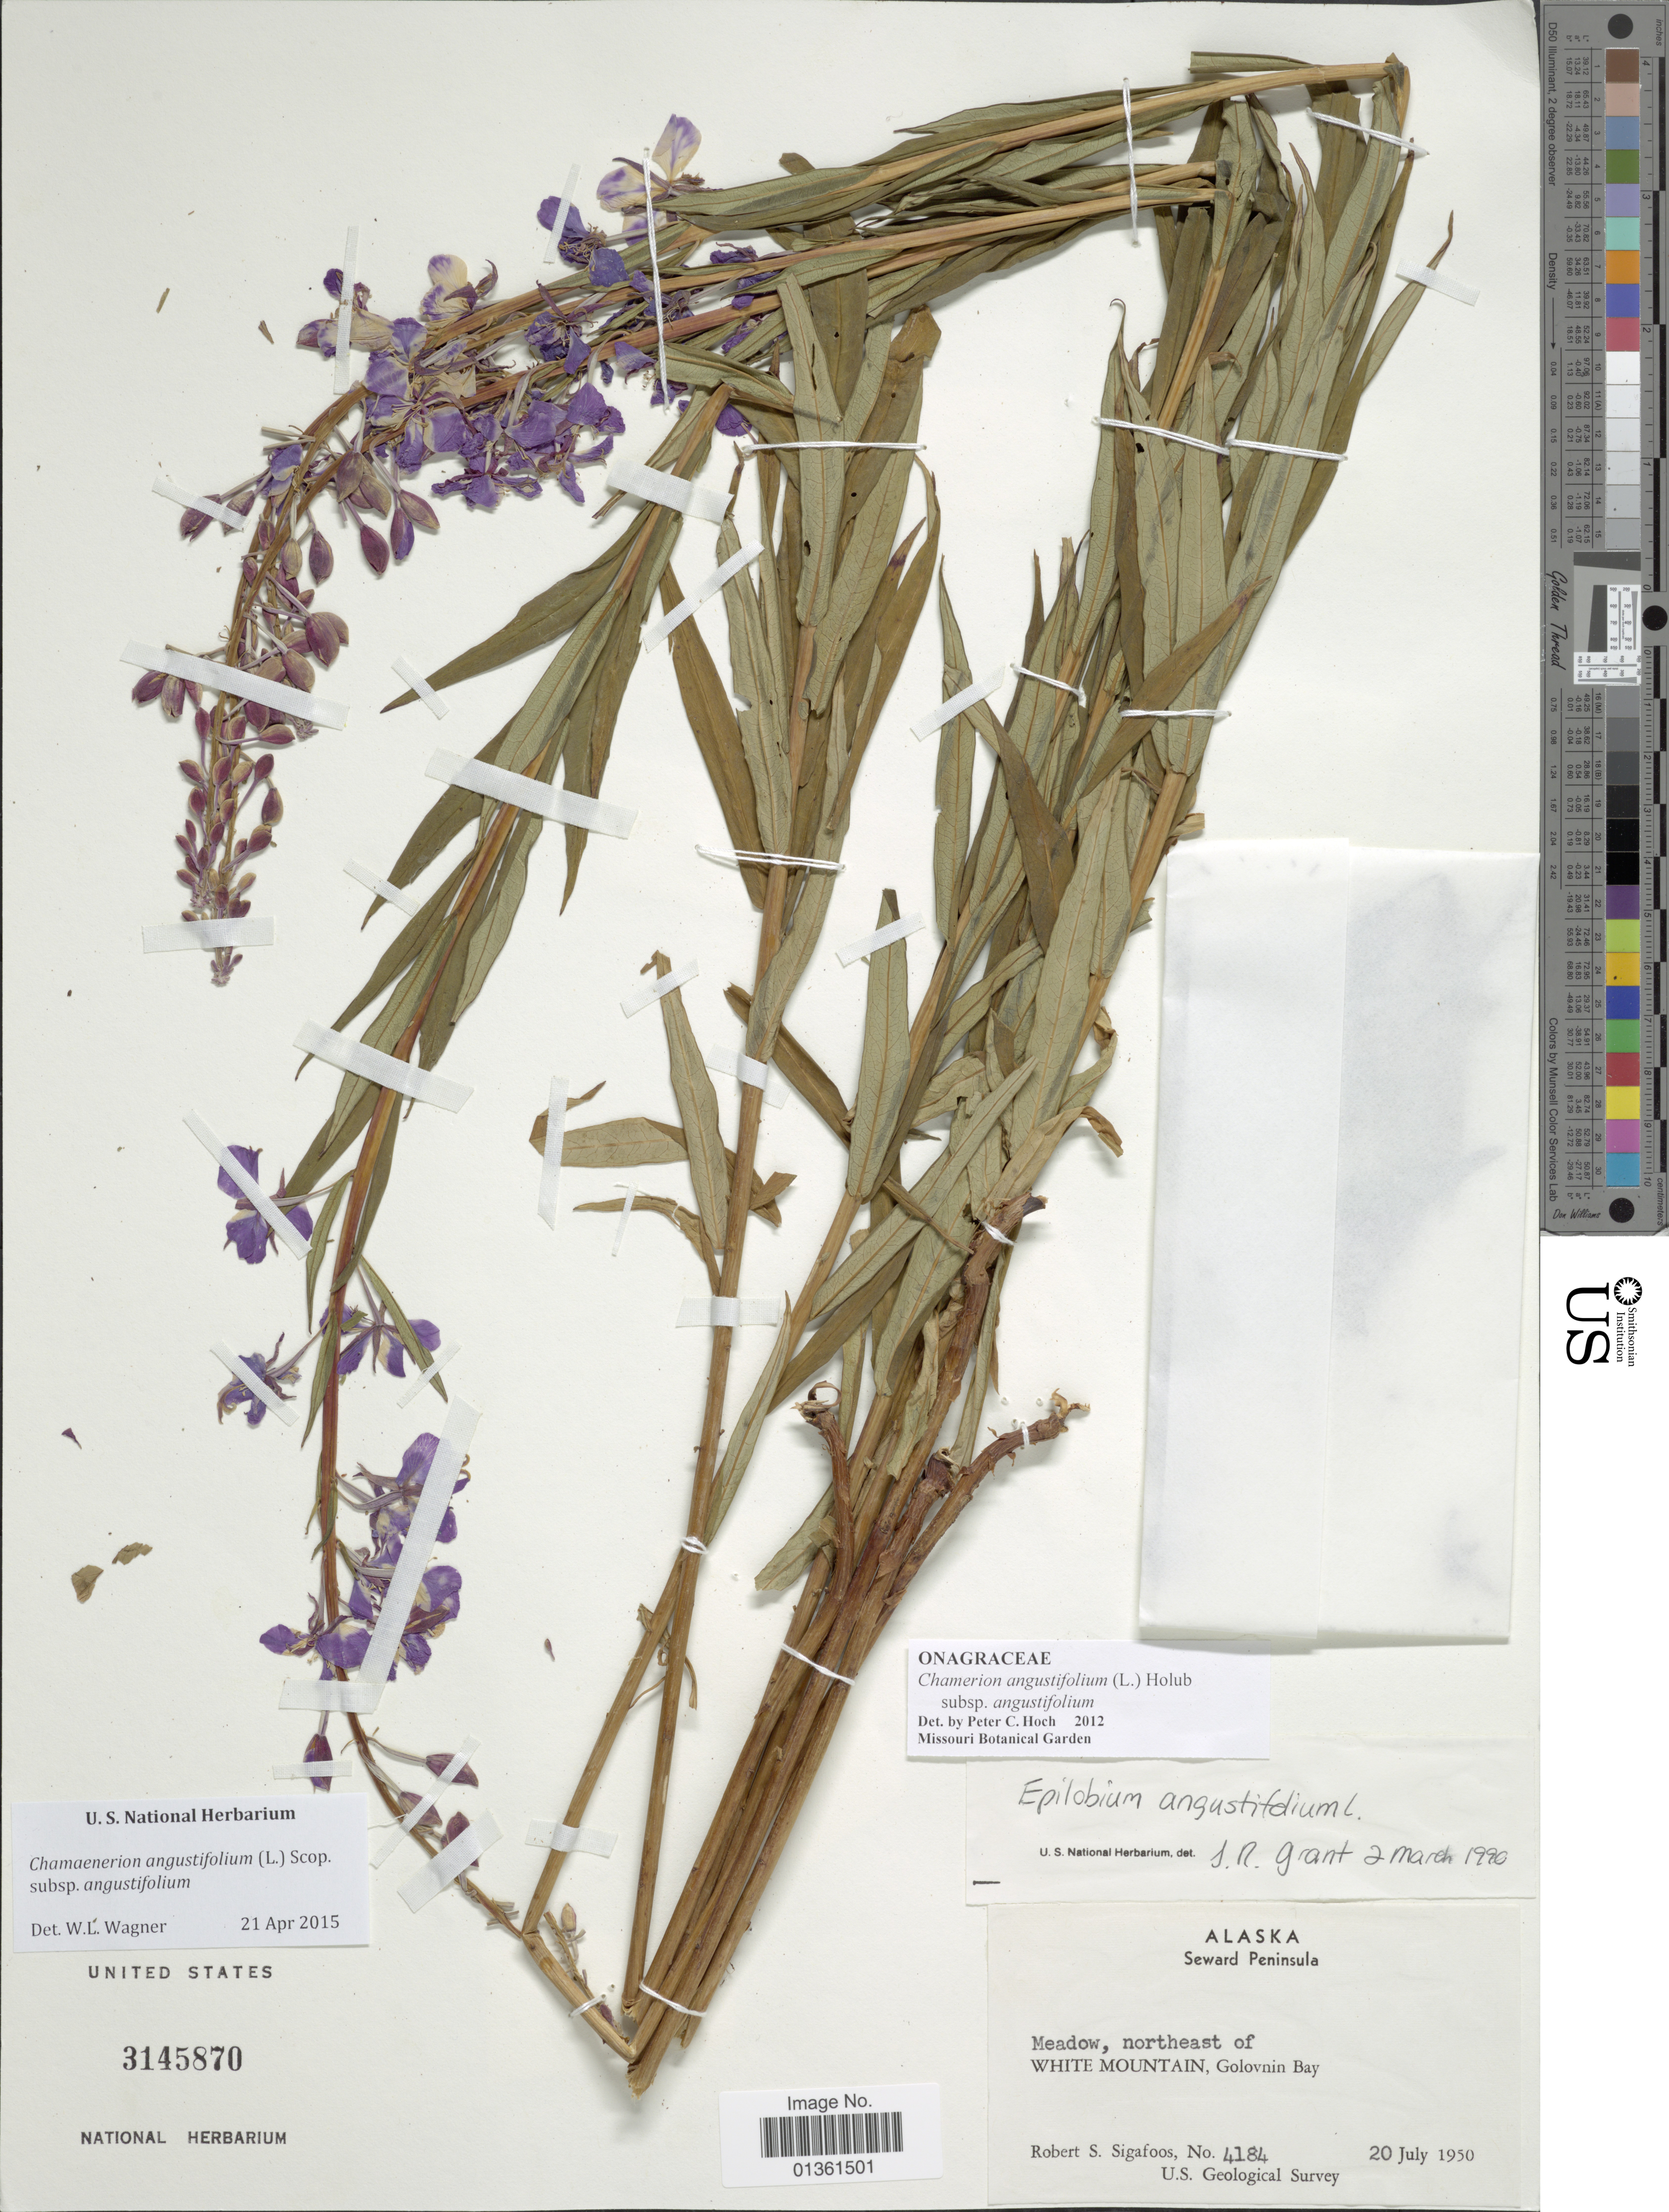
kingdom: Plantae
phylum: Tracheophyta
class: Magnoliopsida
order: Myrtales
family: Onagraceae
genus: Chamaenerion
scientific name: Chamaenerion angustifolium subsp. angustifolium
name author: (L.) Scop.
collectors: R. Sigafoos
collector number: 4184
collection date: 1950-07-20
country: United States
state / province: Alaska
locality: Seward Peninsula. Northeast of White Mountain, Golovnin Bay.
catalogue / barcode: US 3145870